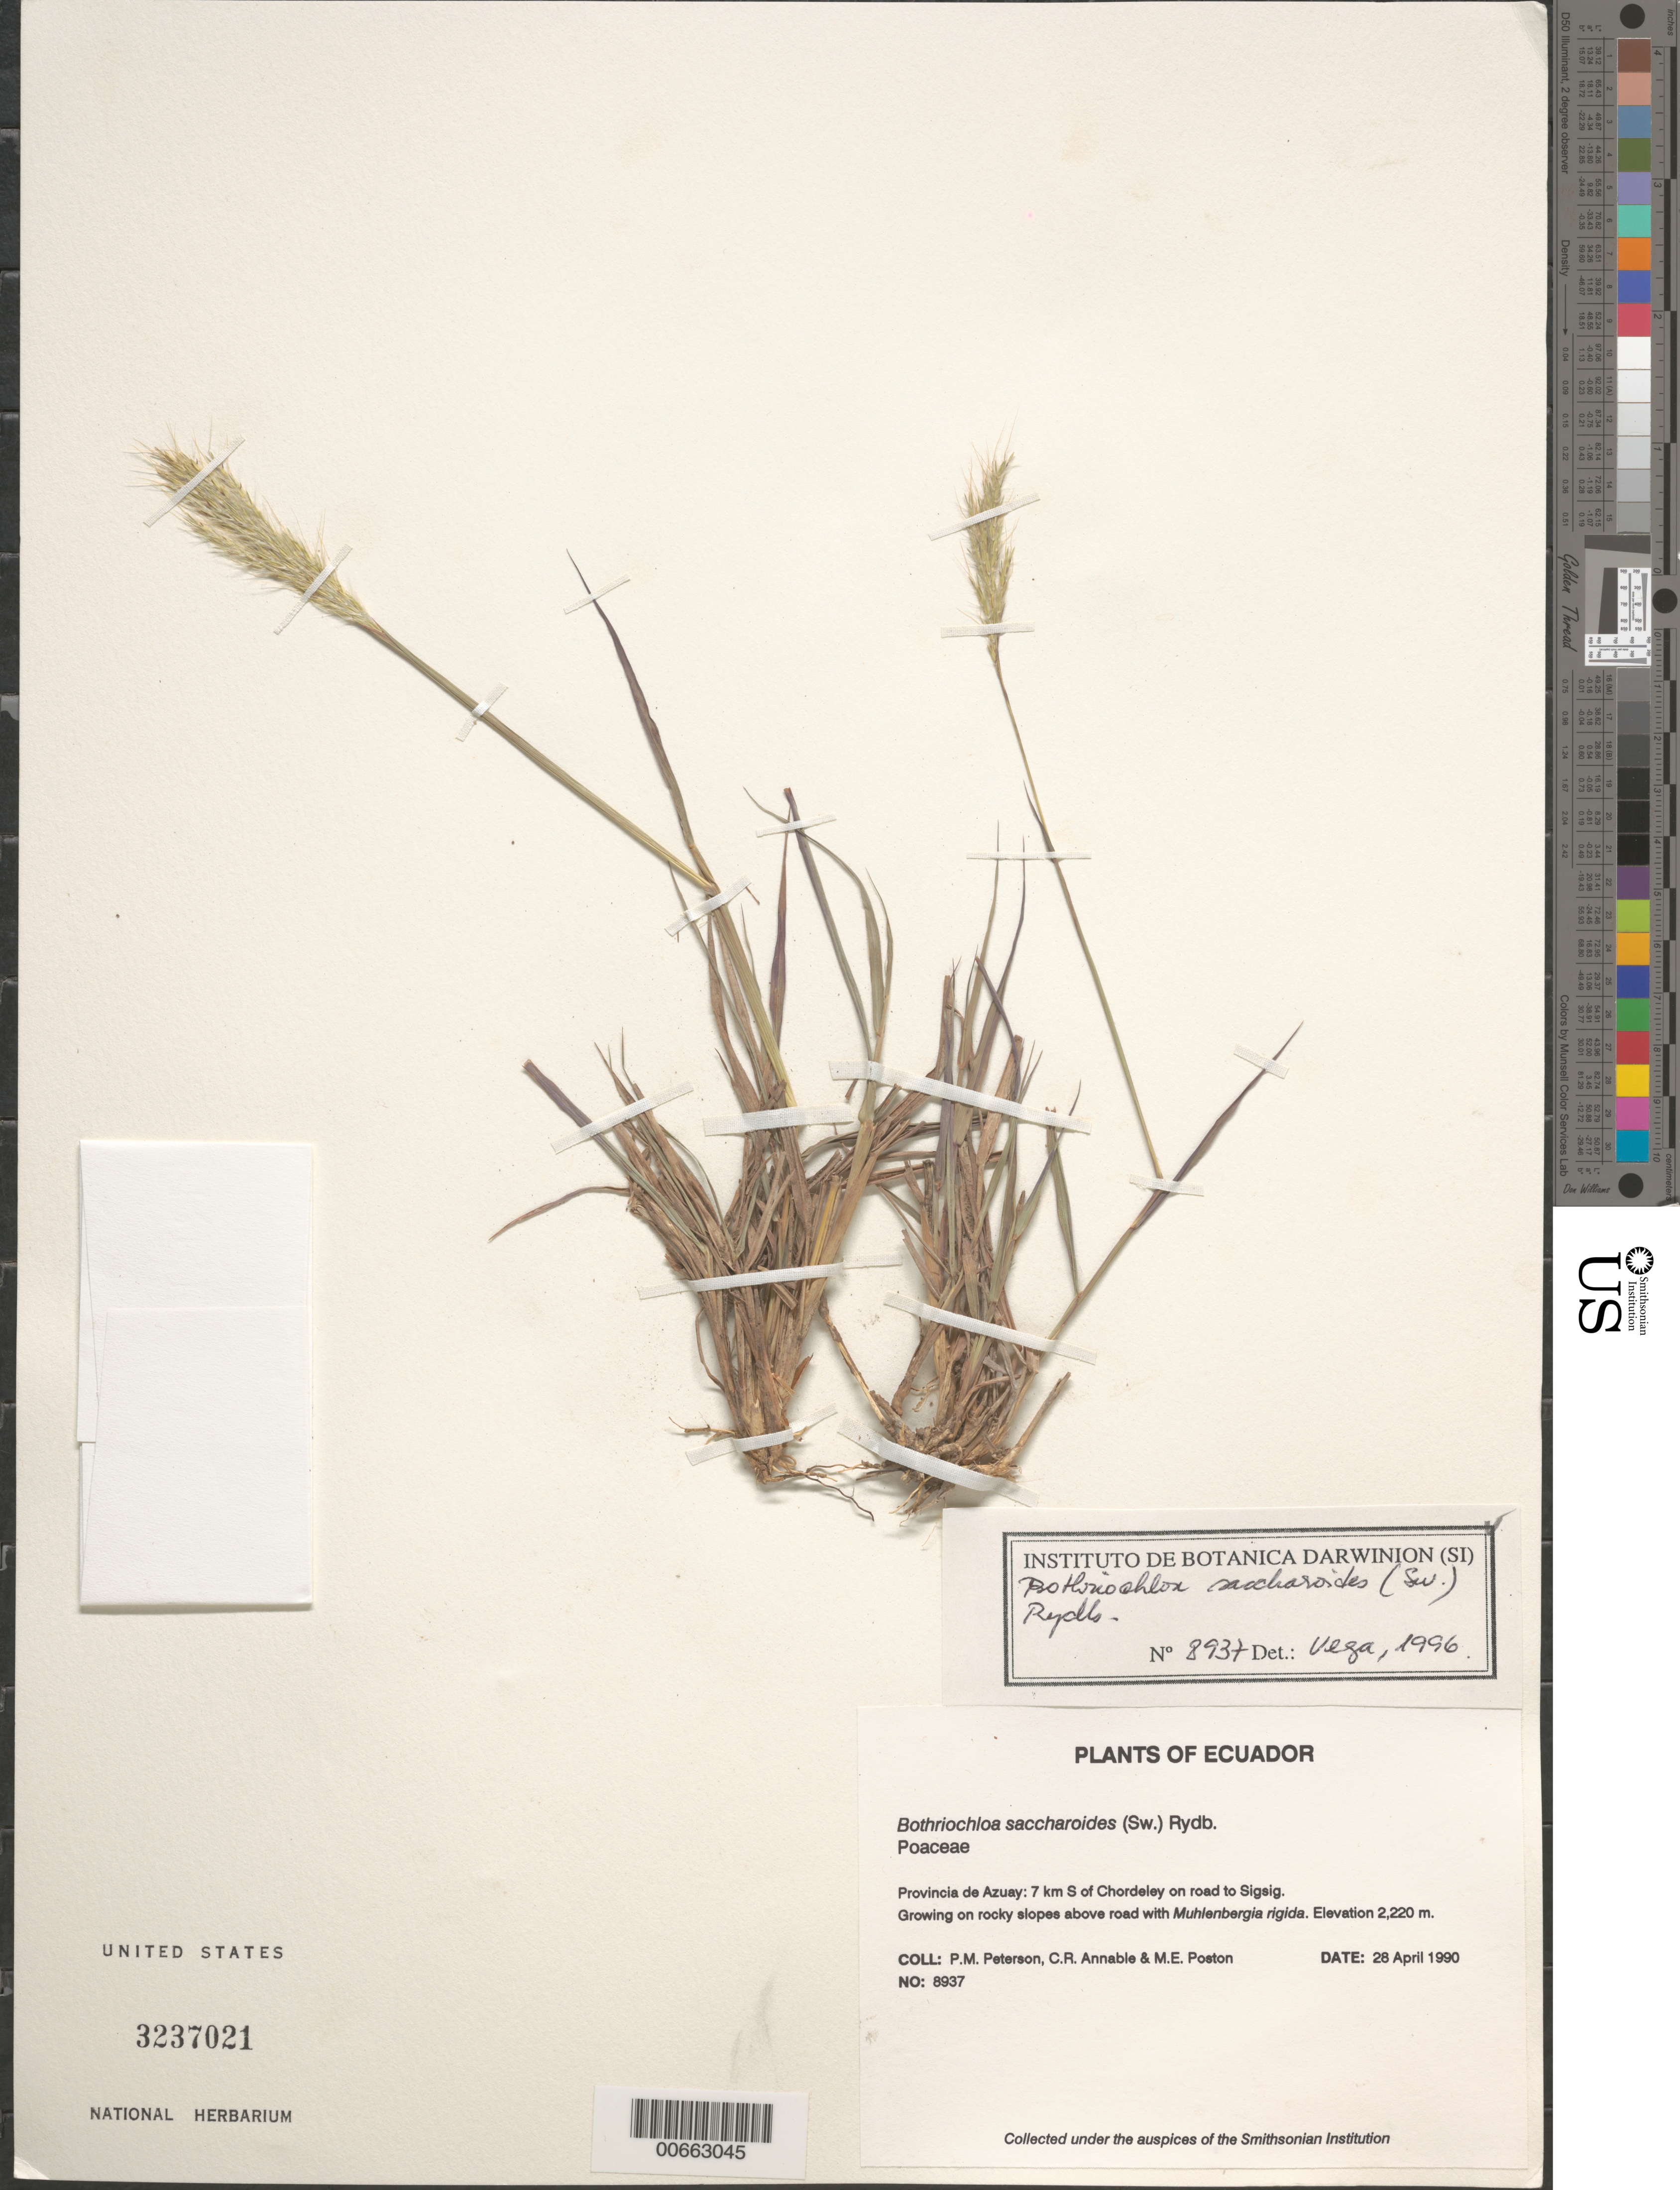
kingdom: Plantae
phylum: Tracheophyta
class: Liliopsida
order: Poales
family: Poaceae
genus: Bothriochloa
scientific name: Bothriochloa saccharoides subsp. parvispiculus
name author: (Hitchc.) Davidse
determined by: Vega, --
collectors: P. M. Peterson, C. R. Annable & M. Poston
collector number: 08937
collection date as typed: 28 Apr 1990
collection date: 1990-04-28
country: Ecuador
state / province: Azuay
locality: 7 km S of Chordeley on road to Sigsig.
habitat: Growing on rocky slopes above road with Muhlenbergia rigida.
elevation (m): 2220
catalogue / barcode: US 3237021